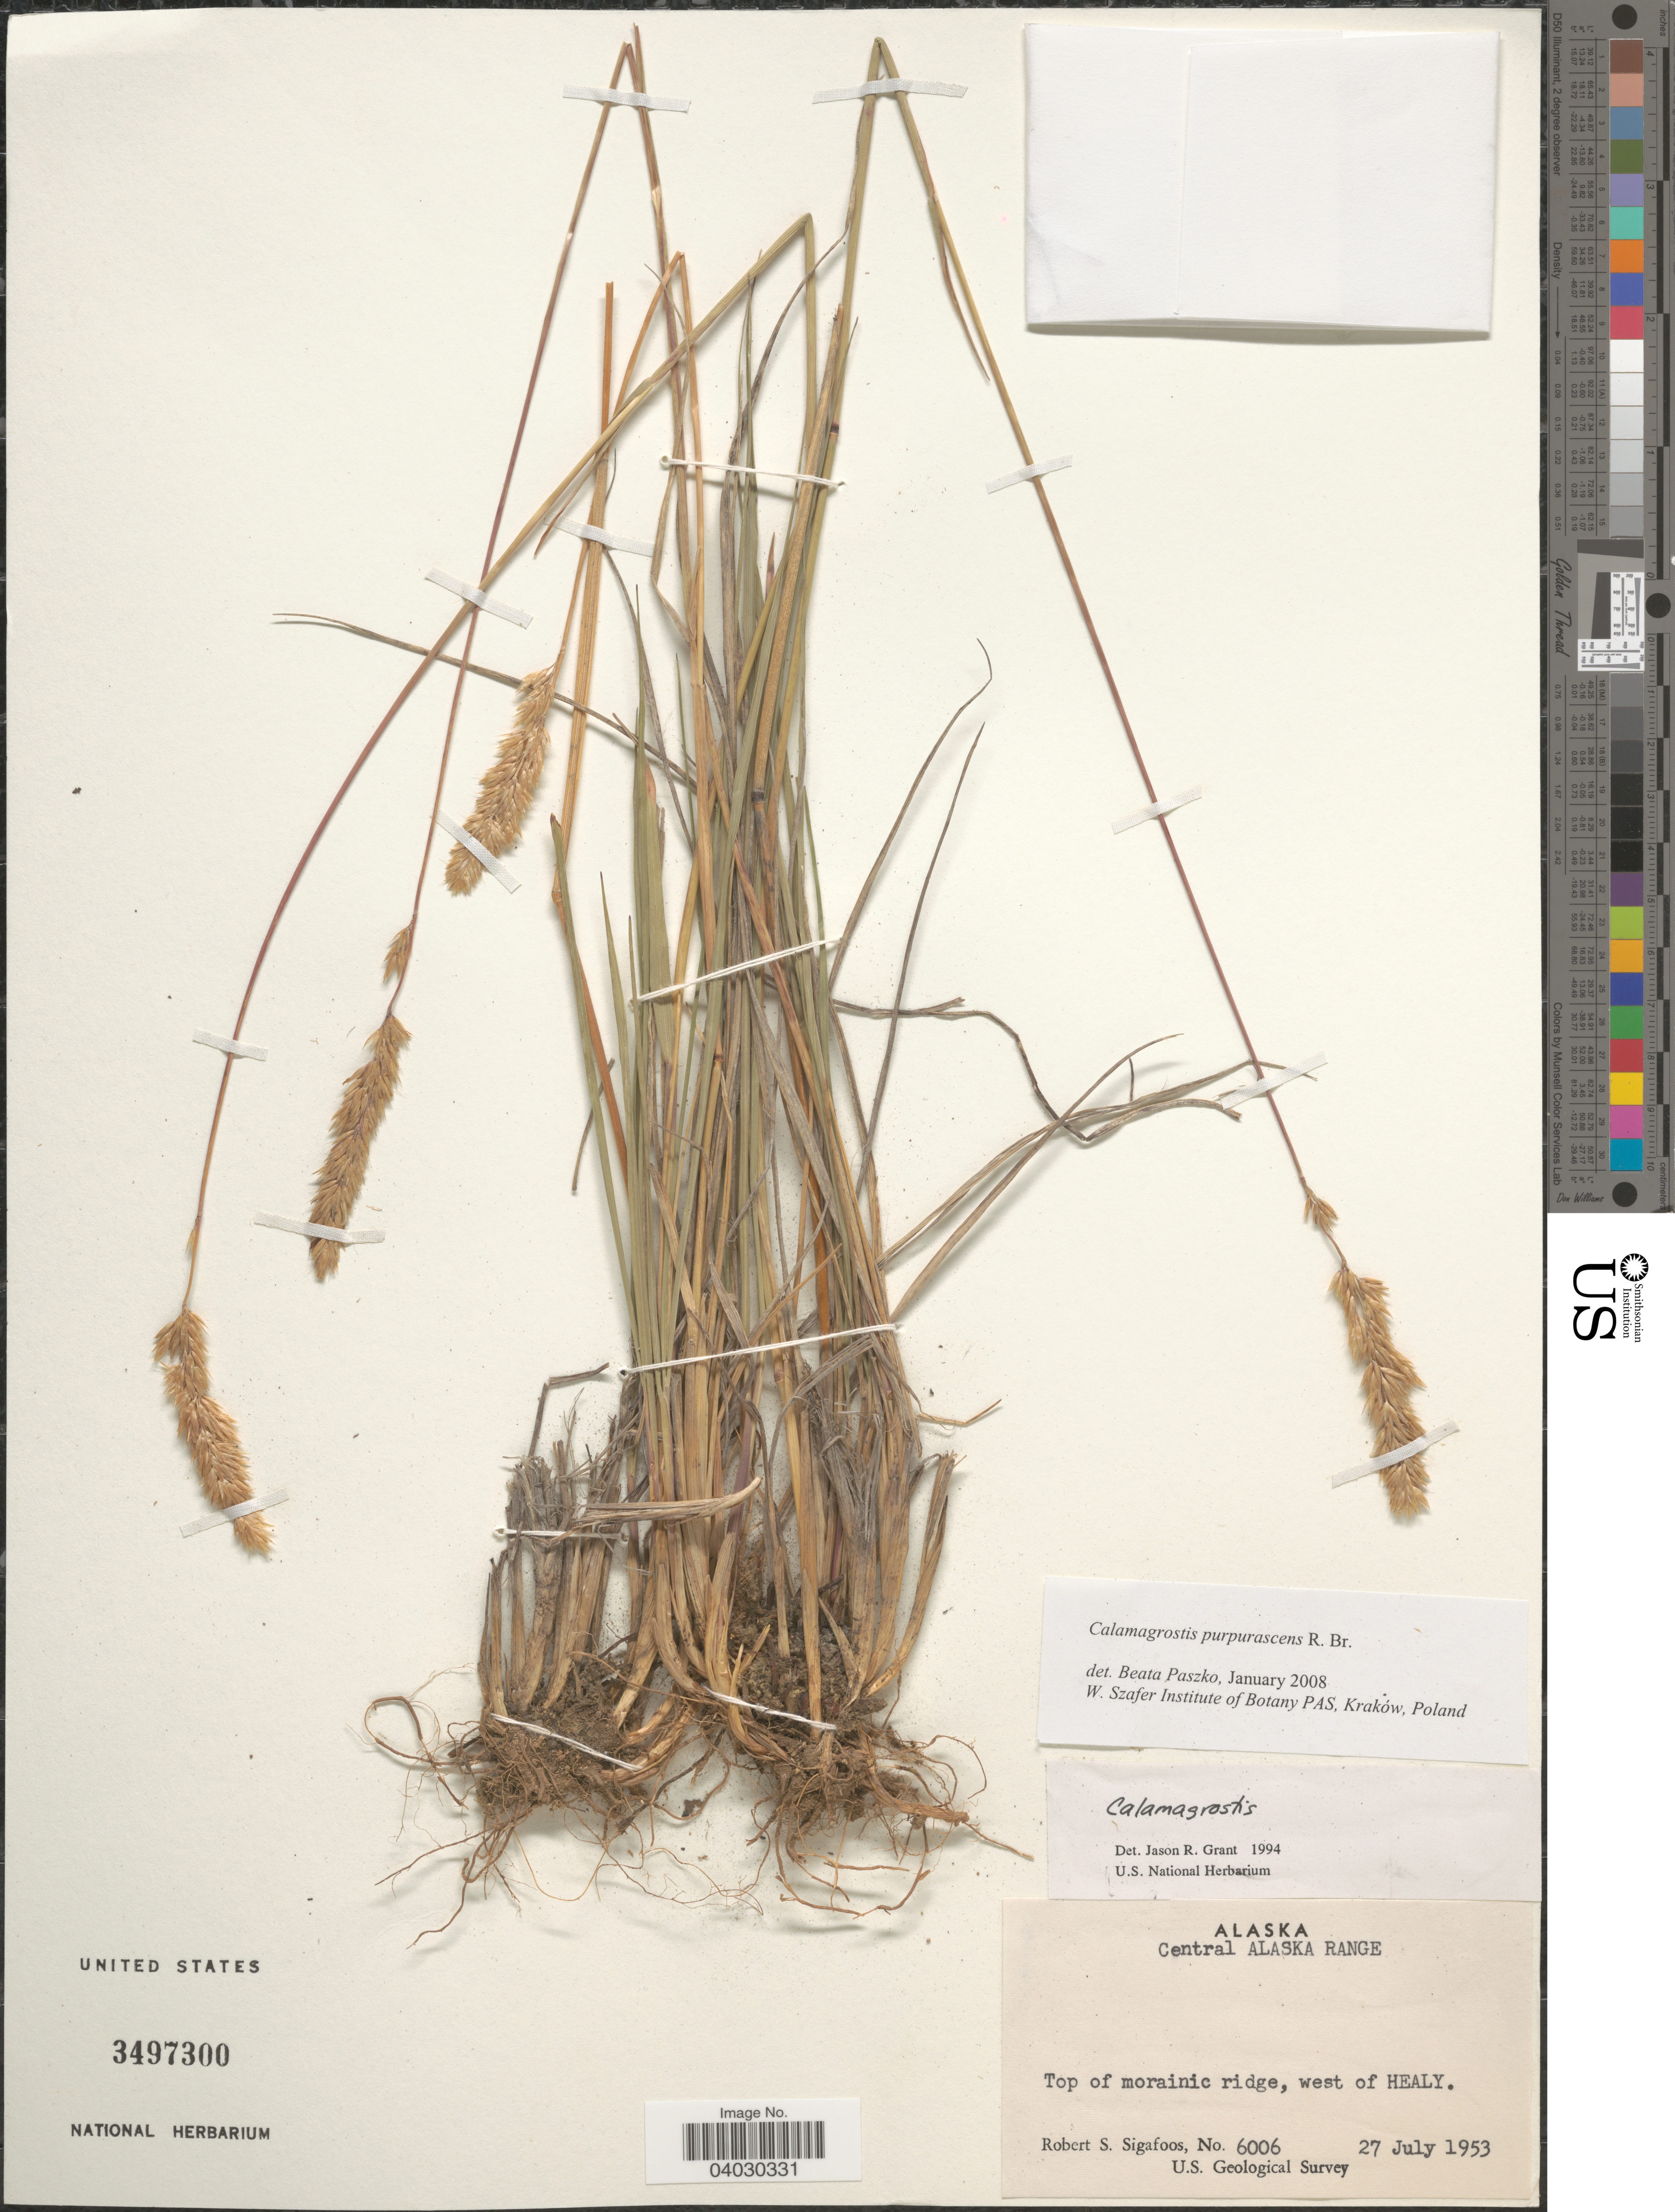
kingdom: Plantae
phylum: Tracheophyta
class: Liliopsida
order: Poales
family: Poaceae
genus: Calamagrostis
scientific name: Calamagrostis purpurascens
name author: R. Br.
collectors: R. Sigafoos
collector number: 6006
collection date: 1953-07-27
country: United States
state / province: Alaska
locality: Central Alaska Range. Top of morainic ridge, west of Healy.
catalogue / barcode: US 3497300